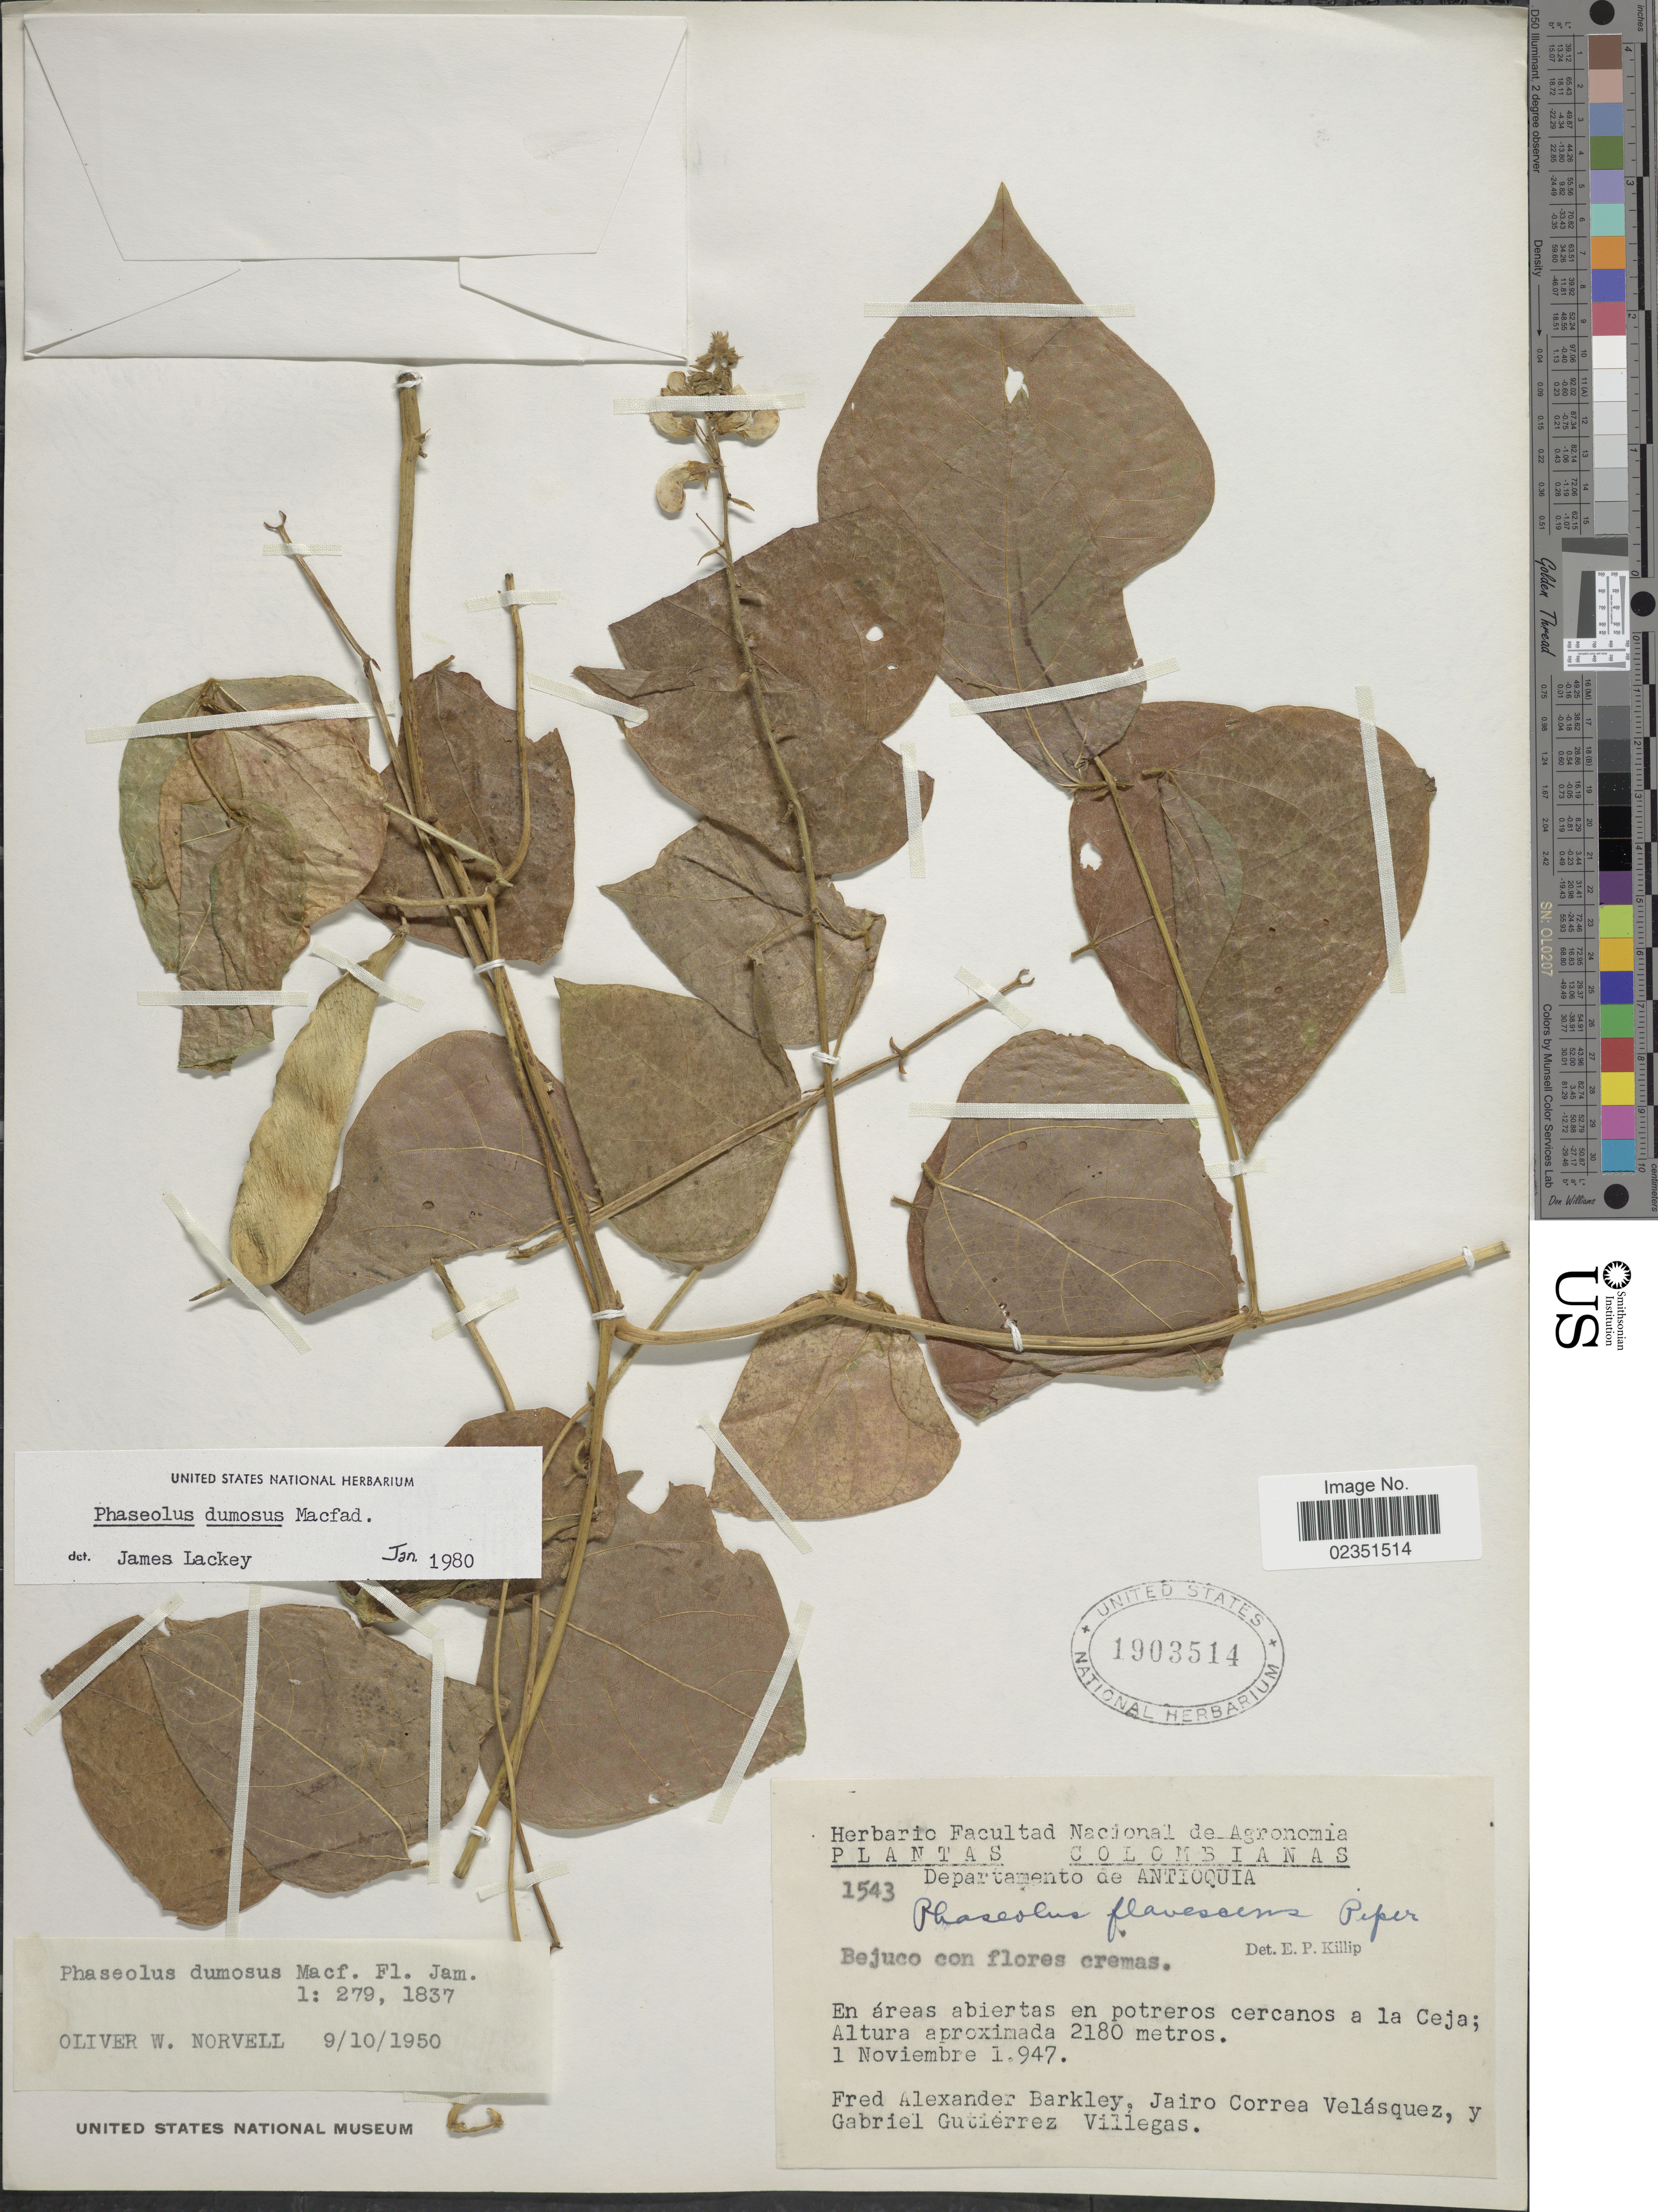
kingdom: Plantae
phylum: Tracheophyta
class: Magnoliopsida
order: Fabales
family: Fabaceae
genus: Phaseolus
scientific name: Phaseolus dumosus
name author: Macfad.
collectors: F. A. Barkley, J. Correa & G. Guttierez V.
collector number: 1543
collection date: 1947-11-01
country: Colombia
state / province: Antioquia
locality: Cercanos a la Ceja.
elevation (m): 2180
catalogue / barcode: US 1903514